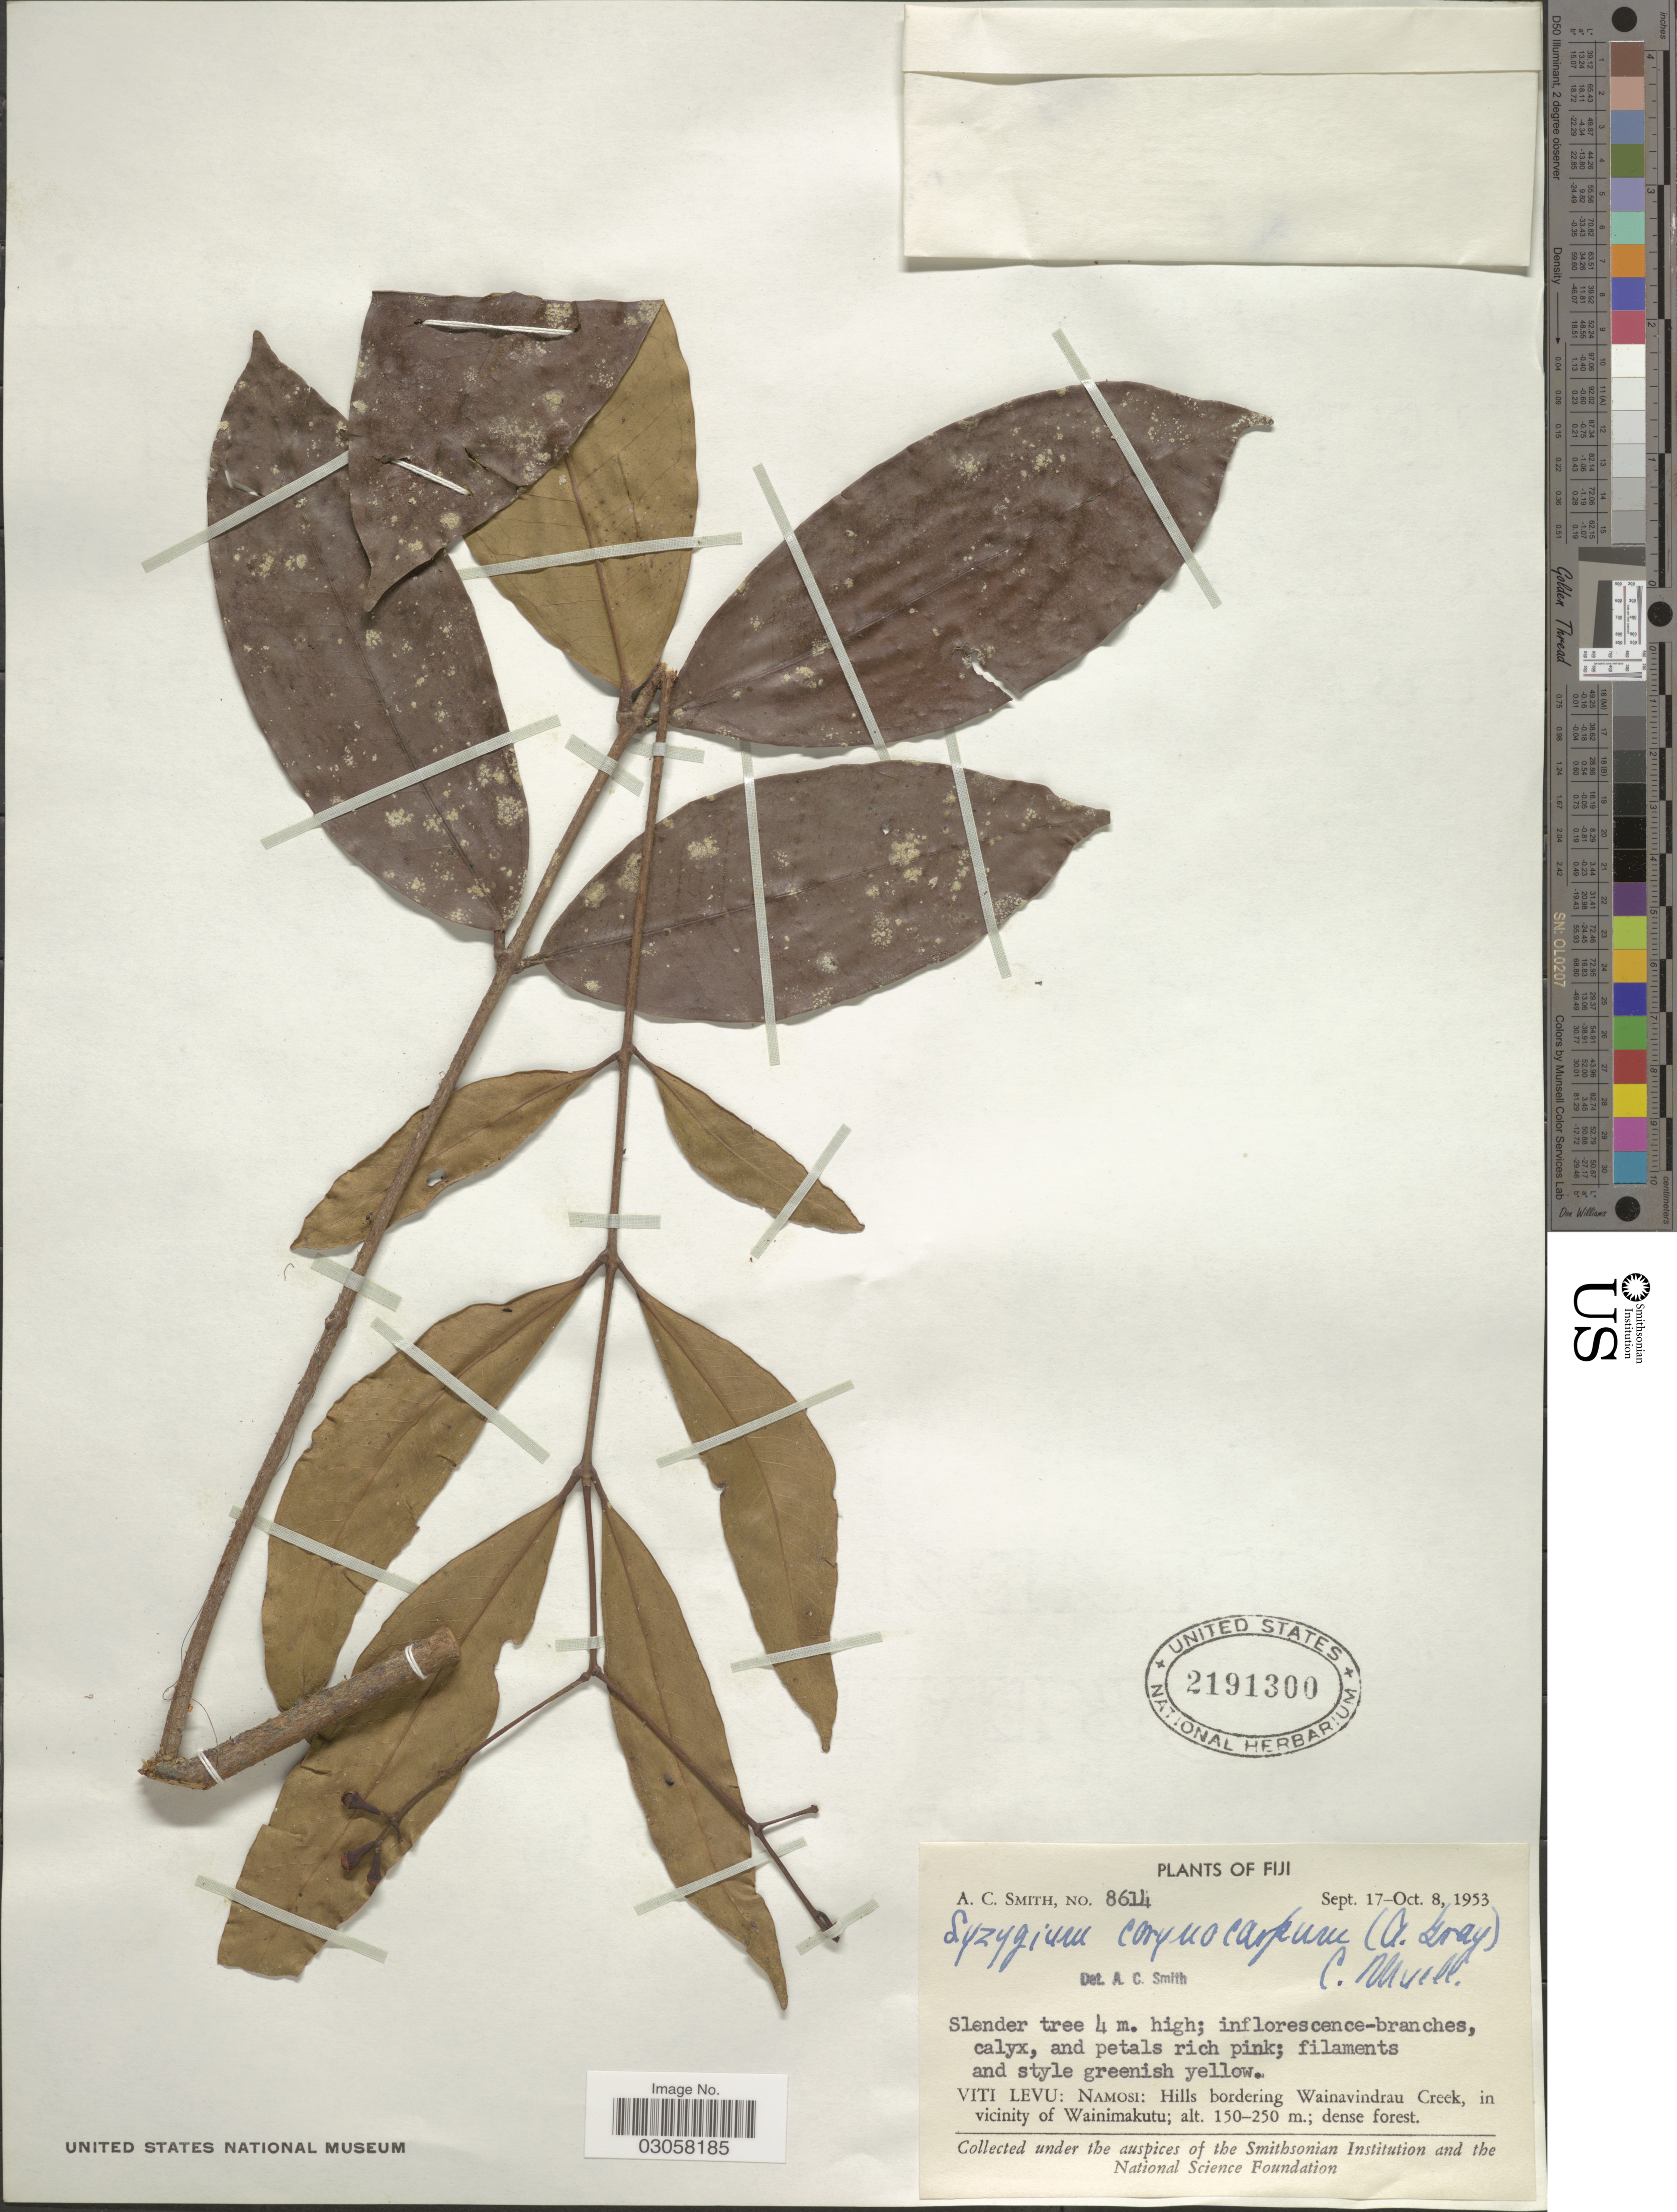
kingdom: Plantae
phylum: Tracheophyta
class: Magnoliopsida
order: Myrtales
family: Myrtaceae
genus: Syzygium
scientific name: Syzygium corynocarpum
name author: (A. Gray) Müll. Stuttg.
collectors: A. C. Smith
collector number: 8614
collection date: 1953-09-17/1953-10-08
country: Fiji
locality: Viti Levu: Namosi: Hills bordering Wainavindrau Creek, in vicinity of Wainimakutu.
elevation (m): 150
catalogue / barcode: US 2191300